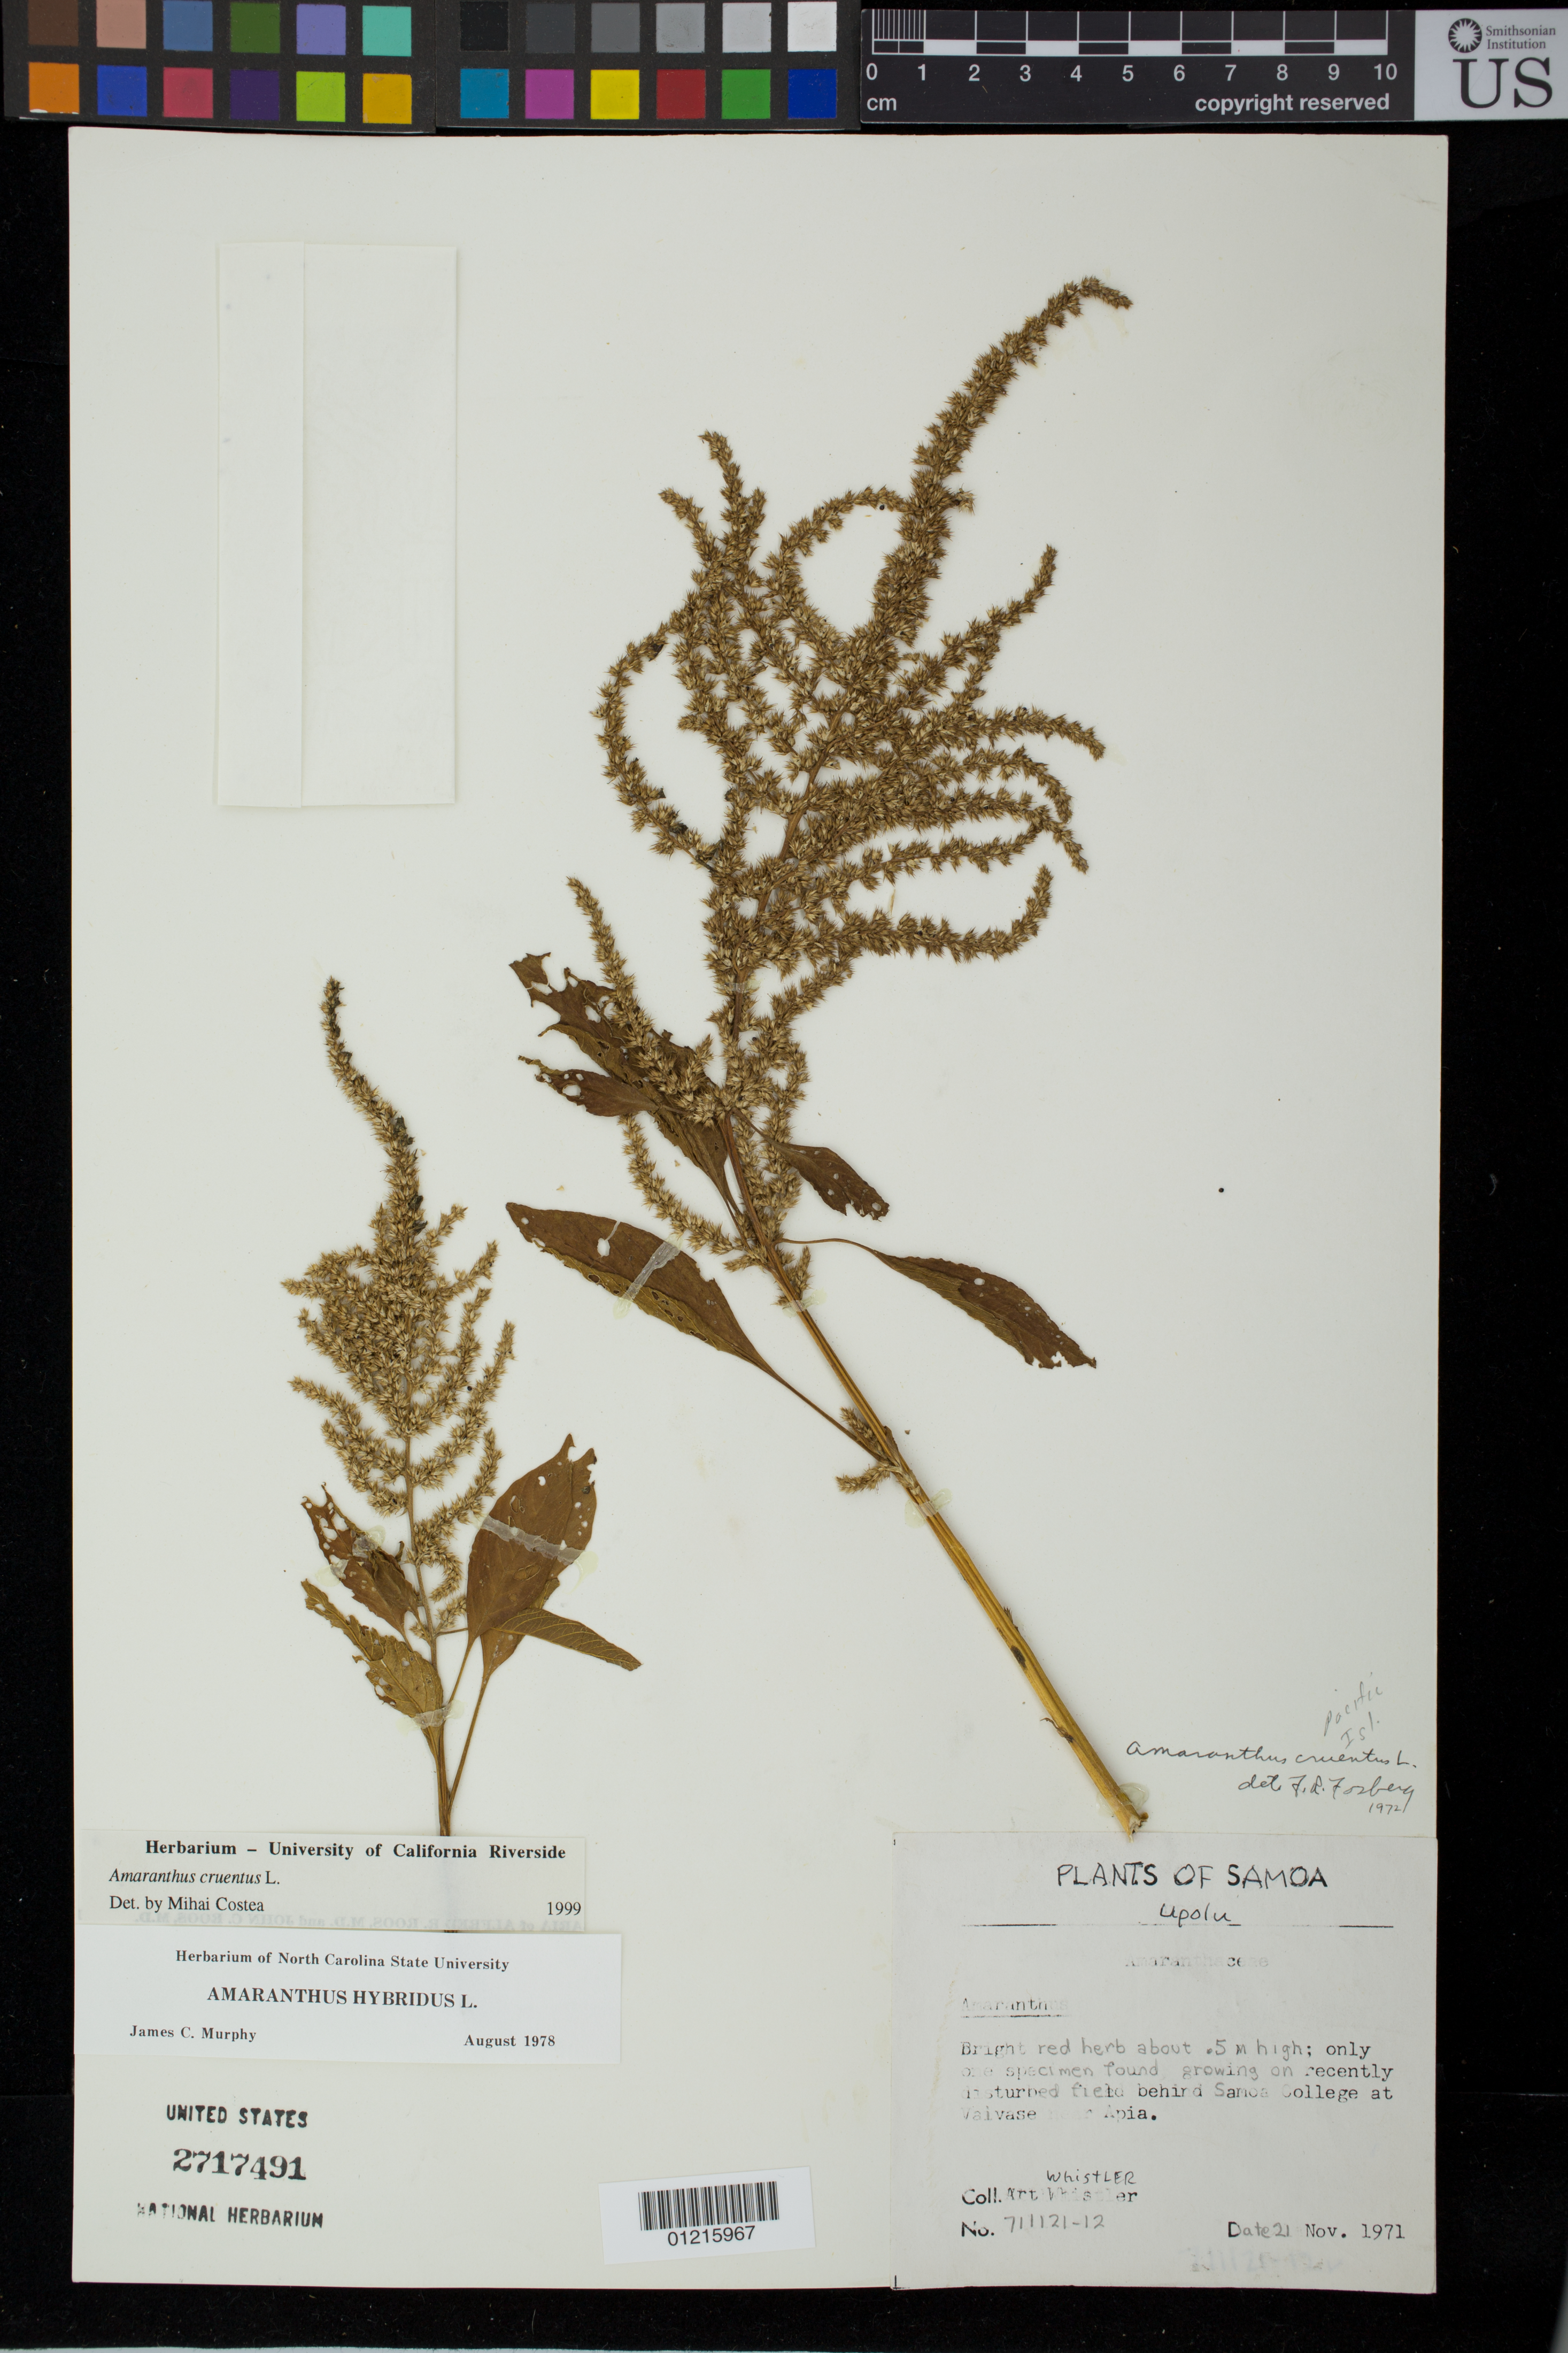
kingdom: Plantae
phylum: Tracheophyta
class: Magnoliopsida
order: Caryophyllales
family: Amaranthaceae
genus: Amaranthus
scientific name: Amaranthus cruentus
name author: L.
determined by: Costea, M., (UCR), University of California - Riverside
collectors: A. Whistler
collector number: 711121-12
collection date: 1971-11-21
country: Samoa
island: Upolu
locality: Behind Samoa college at Vaivase near Apia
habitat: Recently disturbed field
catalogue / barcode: US 2717491